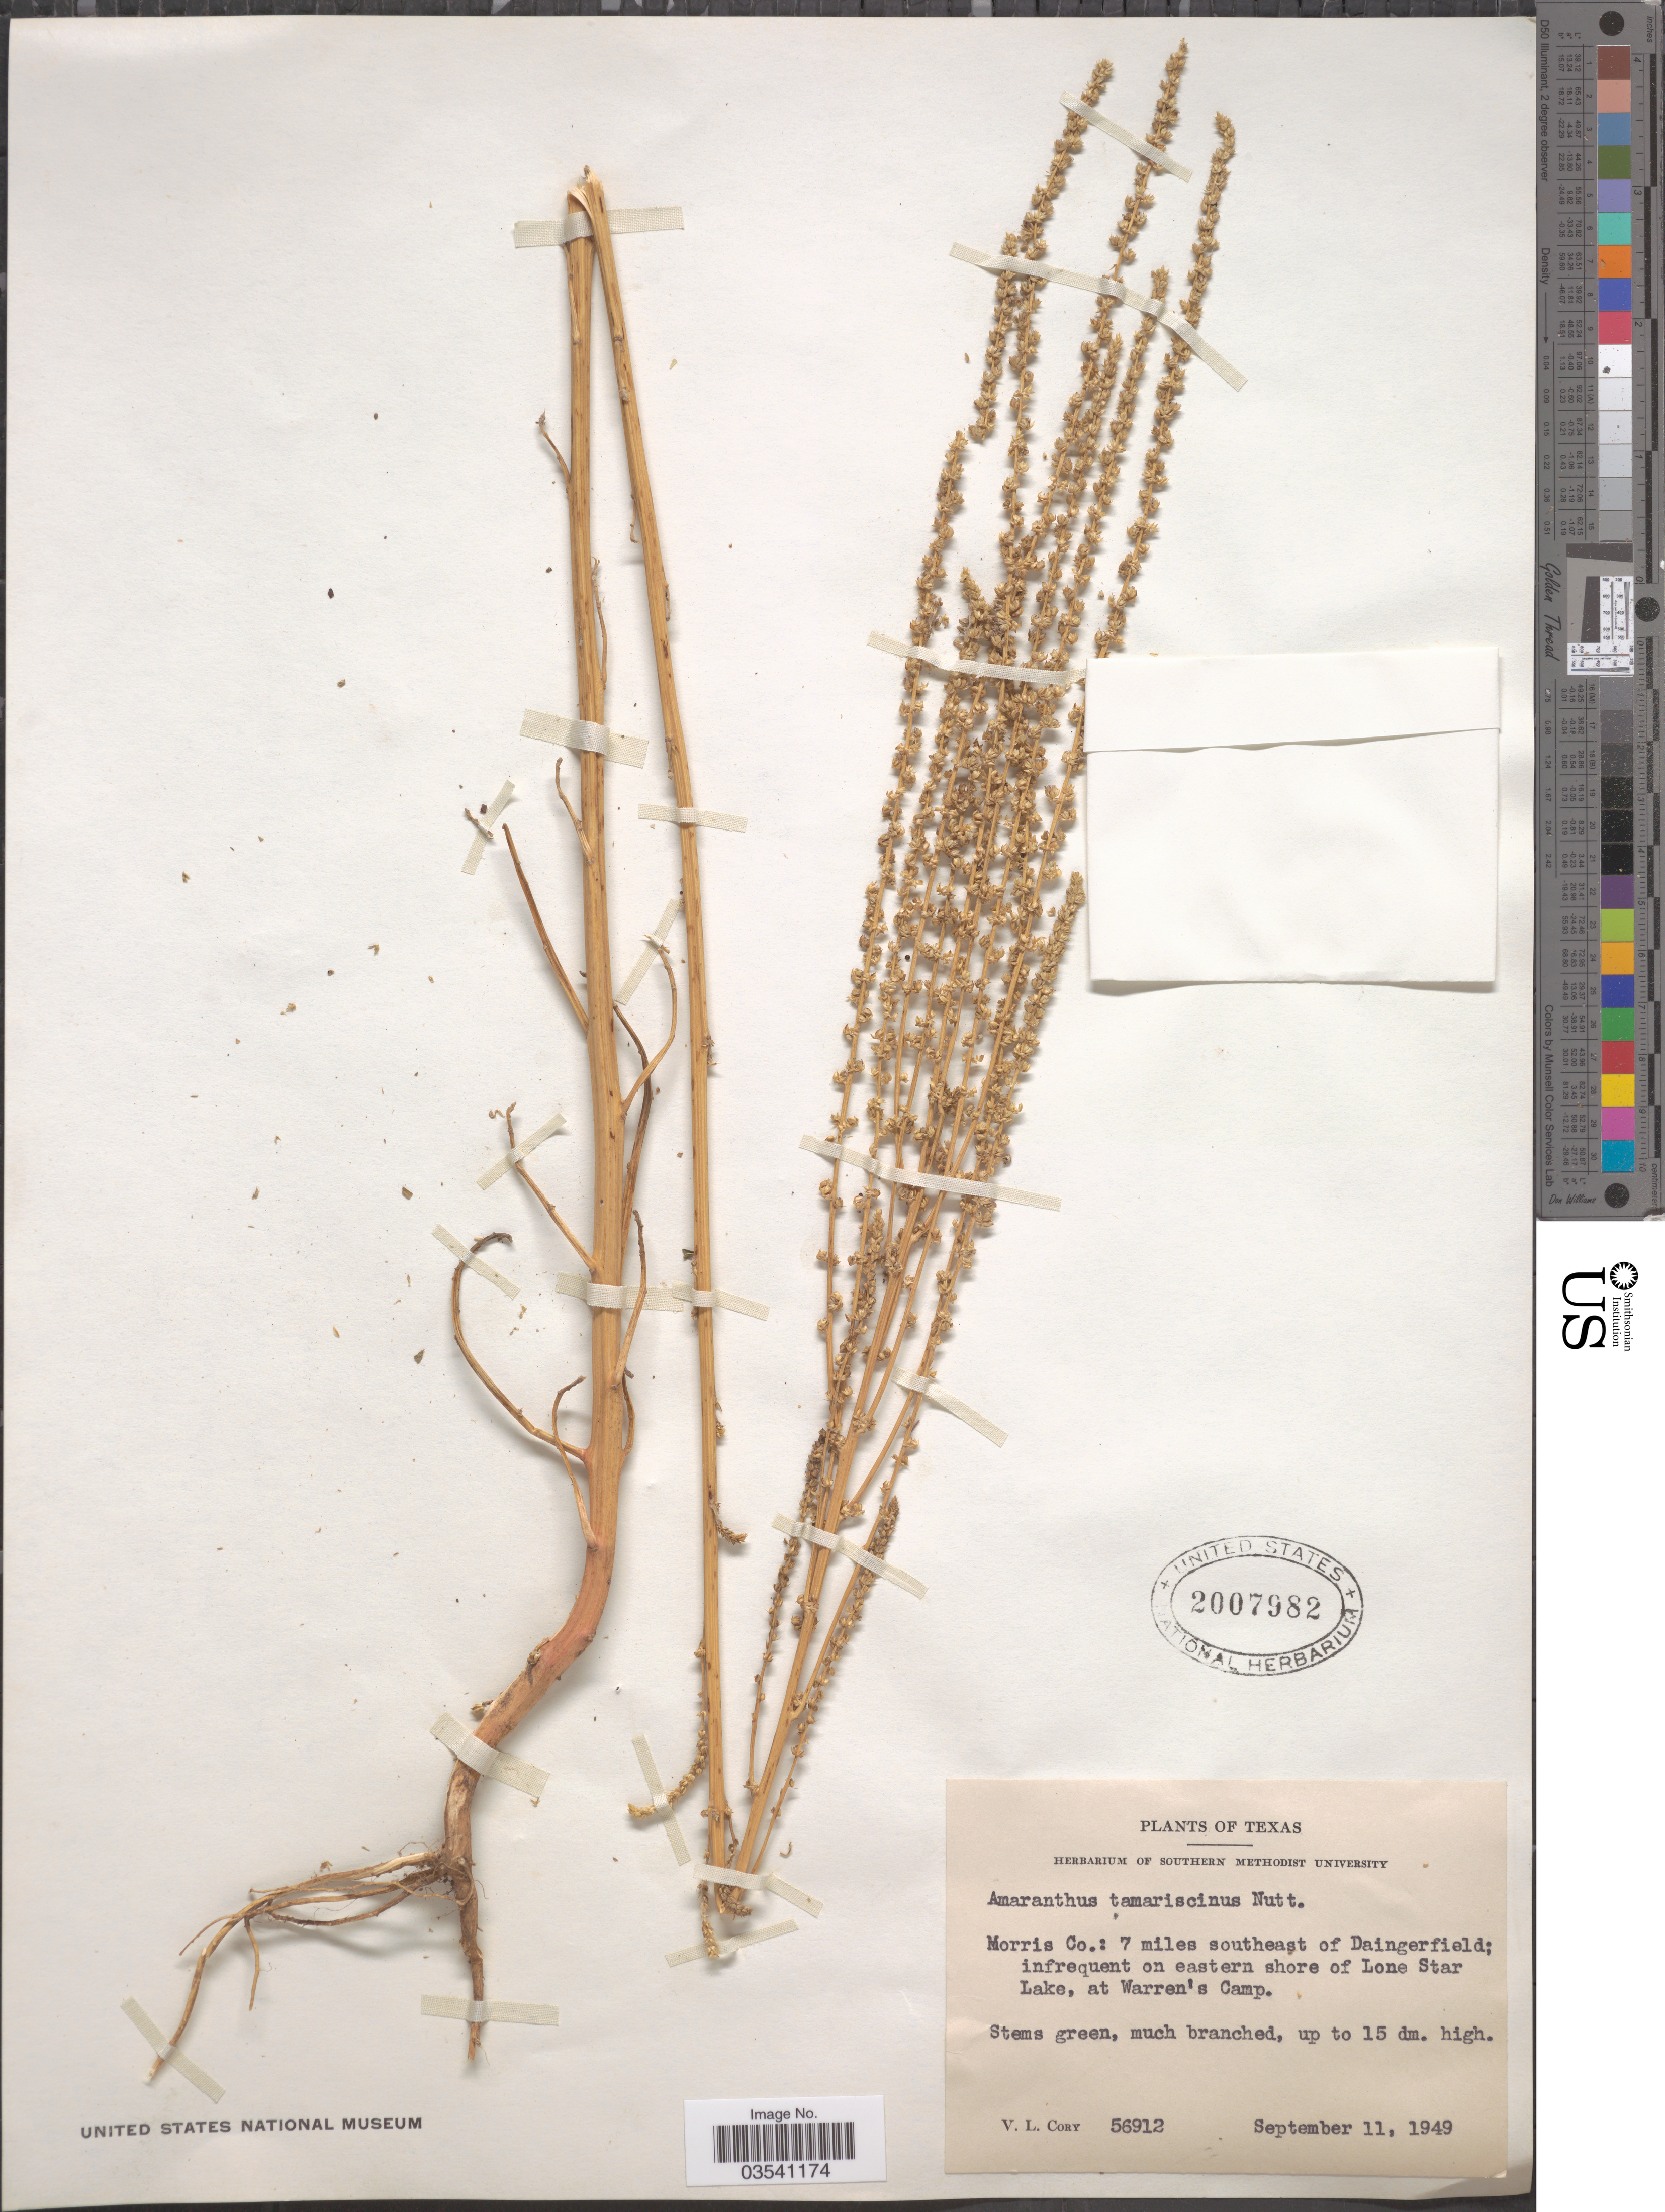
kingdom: Plantae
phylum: Tracheophyta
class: Magnoliopsida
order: Caryophyllales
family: Amaranthaceae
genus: Amaranthus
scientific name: Amaranthus tamariscinus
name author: Nutt.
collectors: V. Cory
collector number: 56912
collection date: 1949-09-11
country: United States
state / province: Texas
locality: Morris Co: 7 miles southeast of Daingerfield; infrequent on eastern shore of Lone Star Lake, at Warren's Camp.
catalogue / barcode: US 2007982